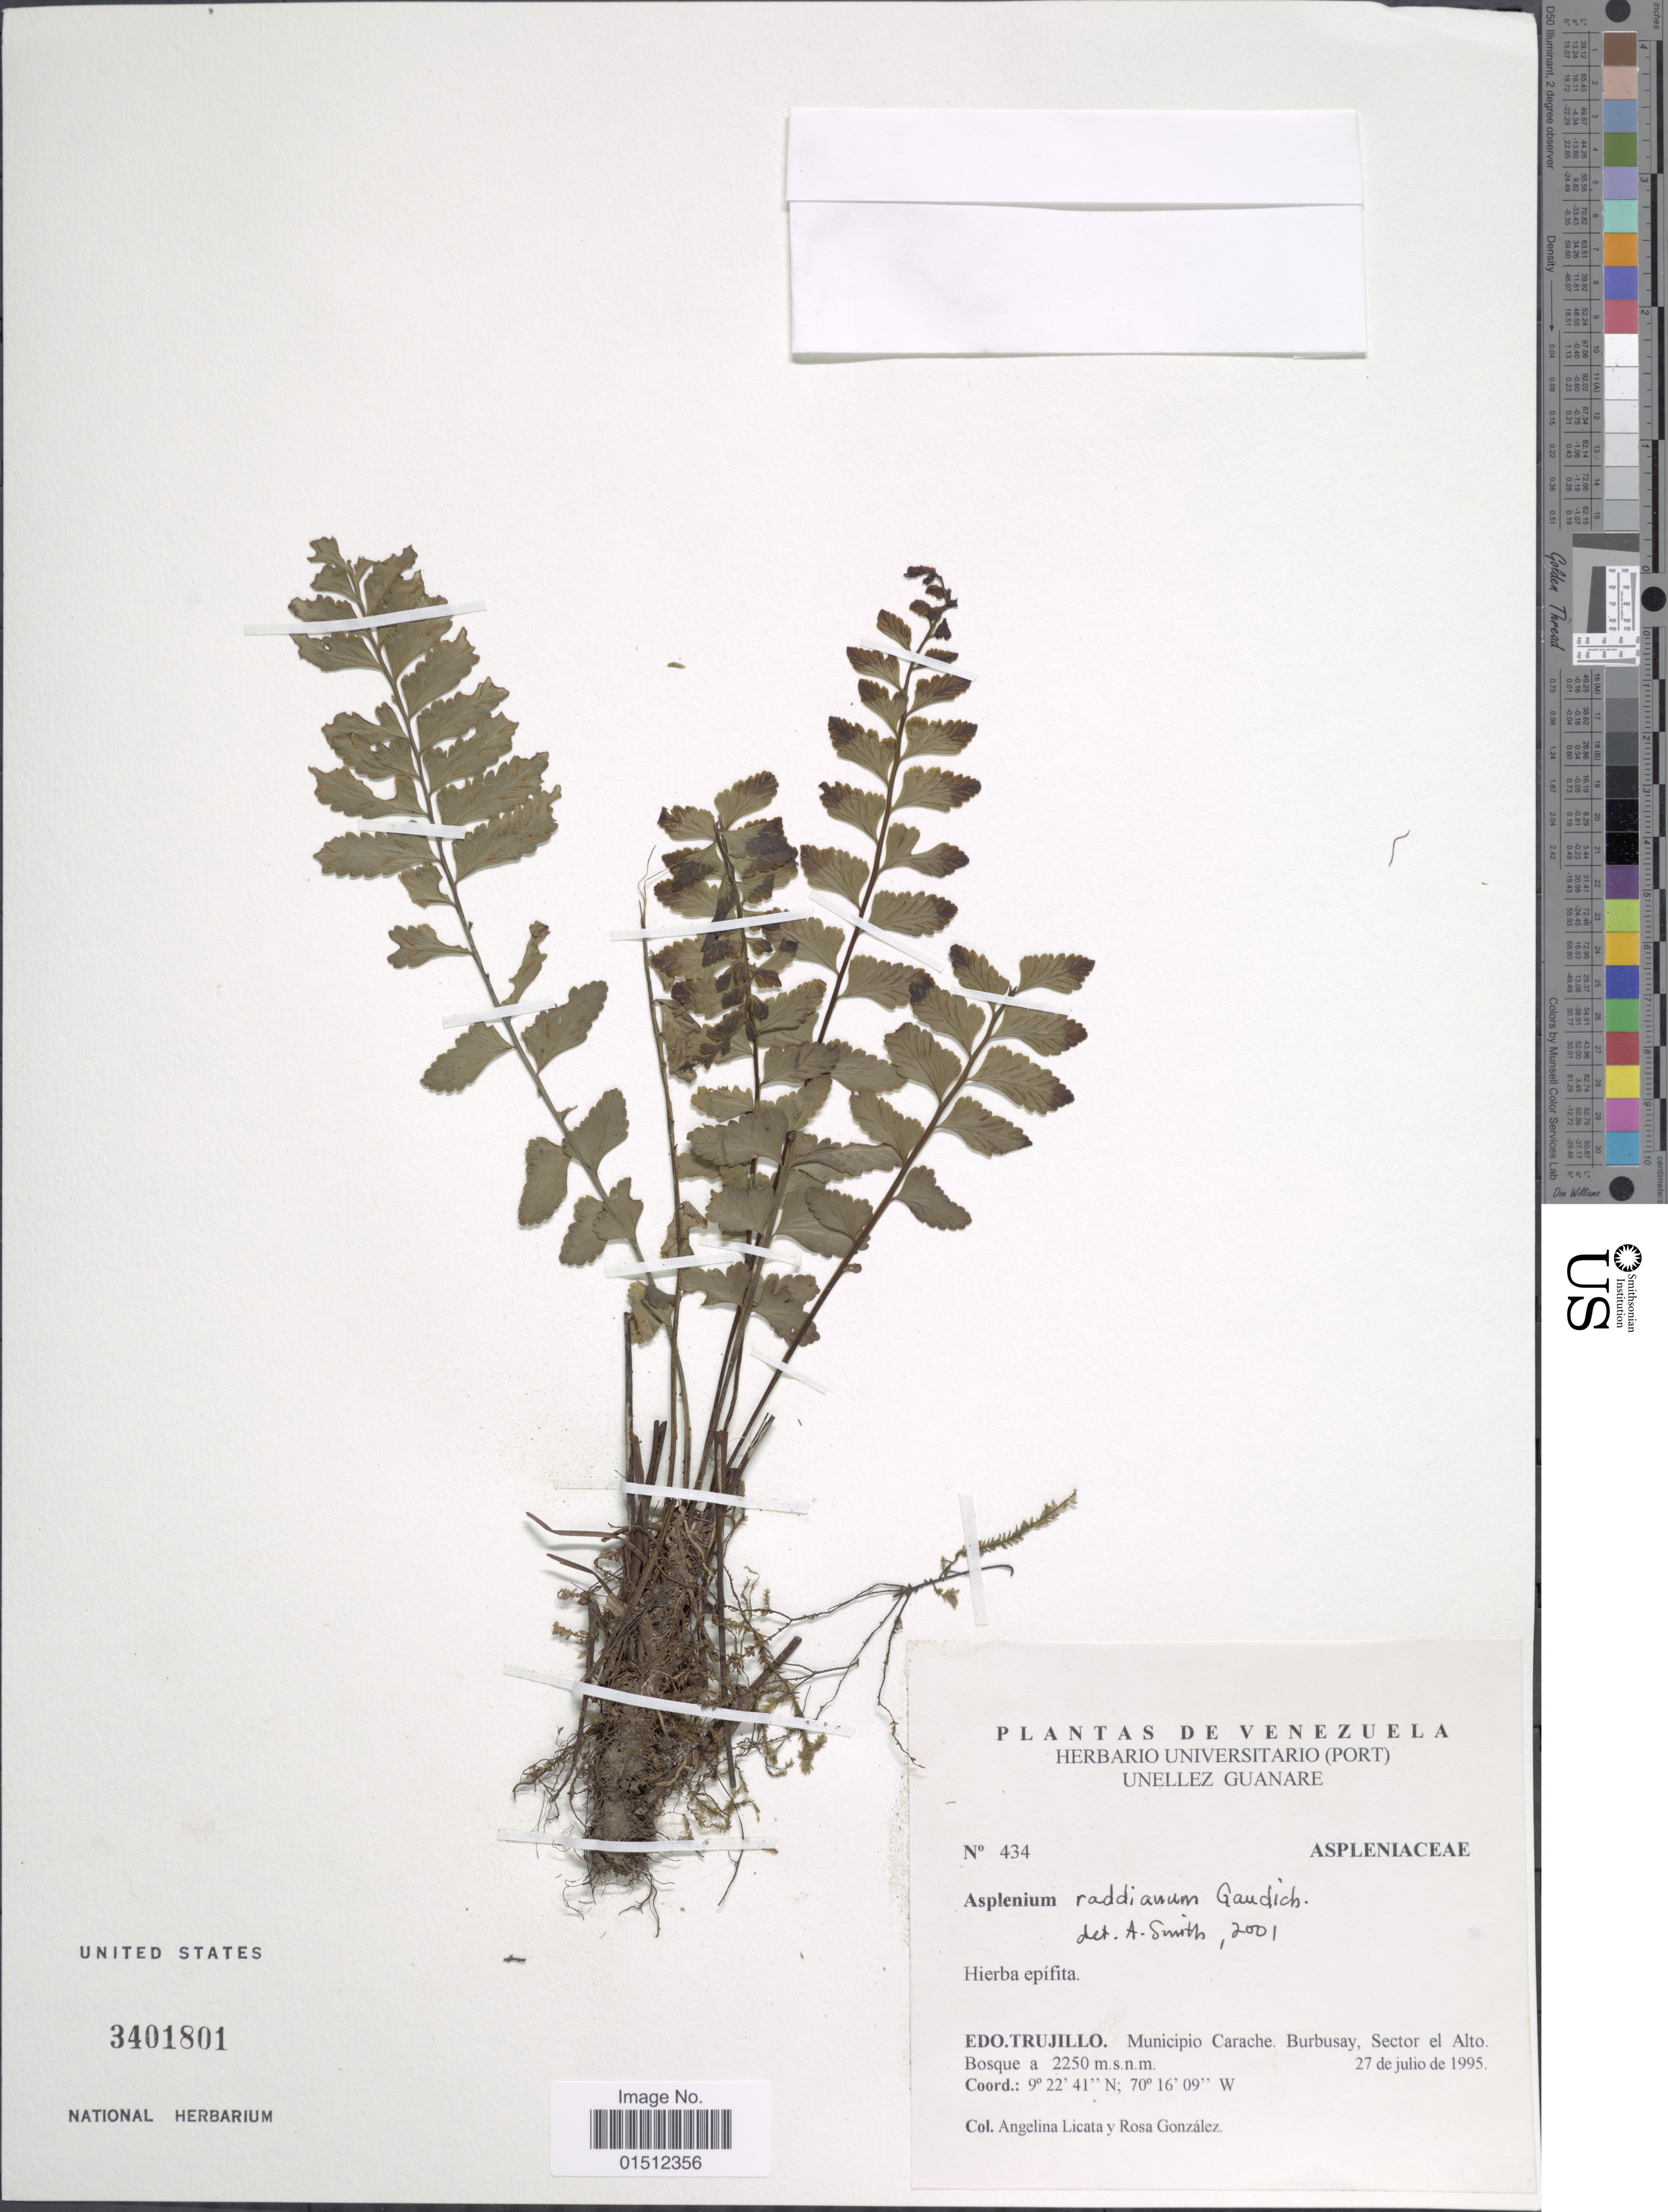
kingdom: Plantae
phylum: Tracheophyta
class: Polypodiopsida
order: Polypodiales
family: Aspleniaceae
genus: Asplenium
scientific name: Asplenium raddianum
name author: Gaudich.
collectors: A. Licata & R. González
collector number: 434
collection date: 1995-07-27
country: Venezuela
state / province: Trujillo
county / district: Carache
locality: Burbusay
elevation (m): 2250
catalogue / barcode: US 3401801